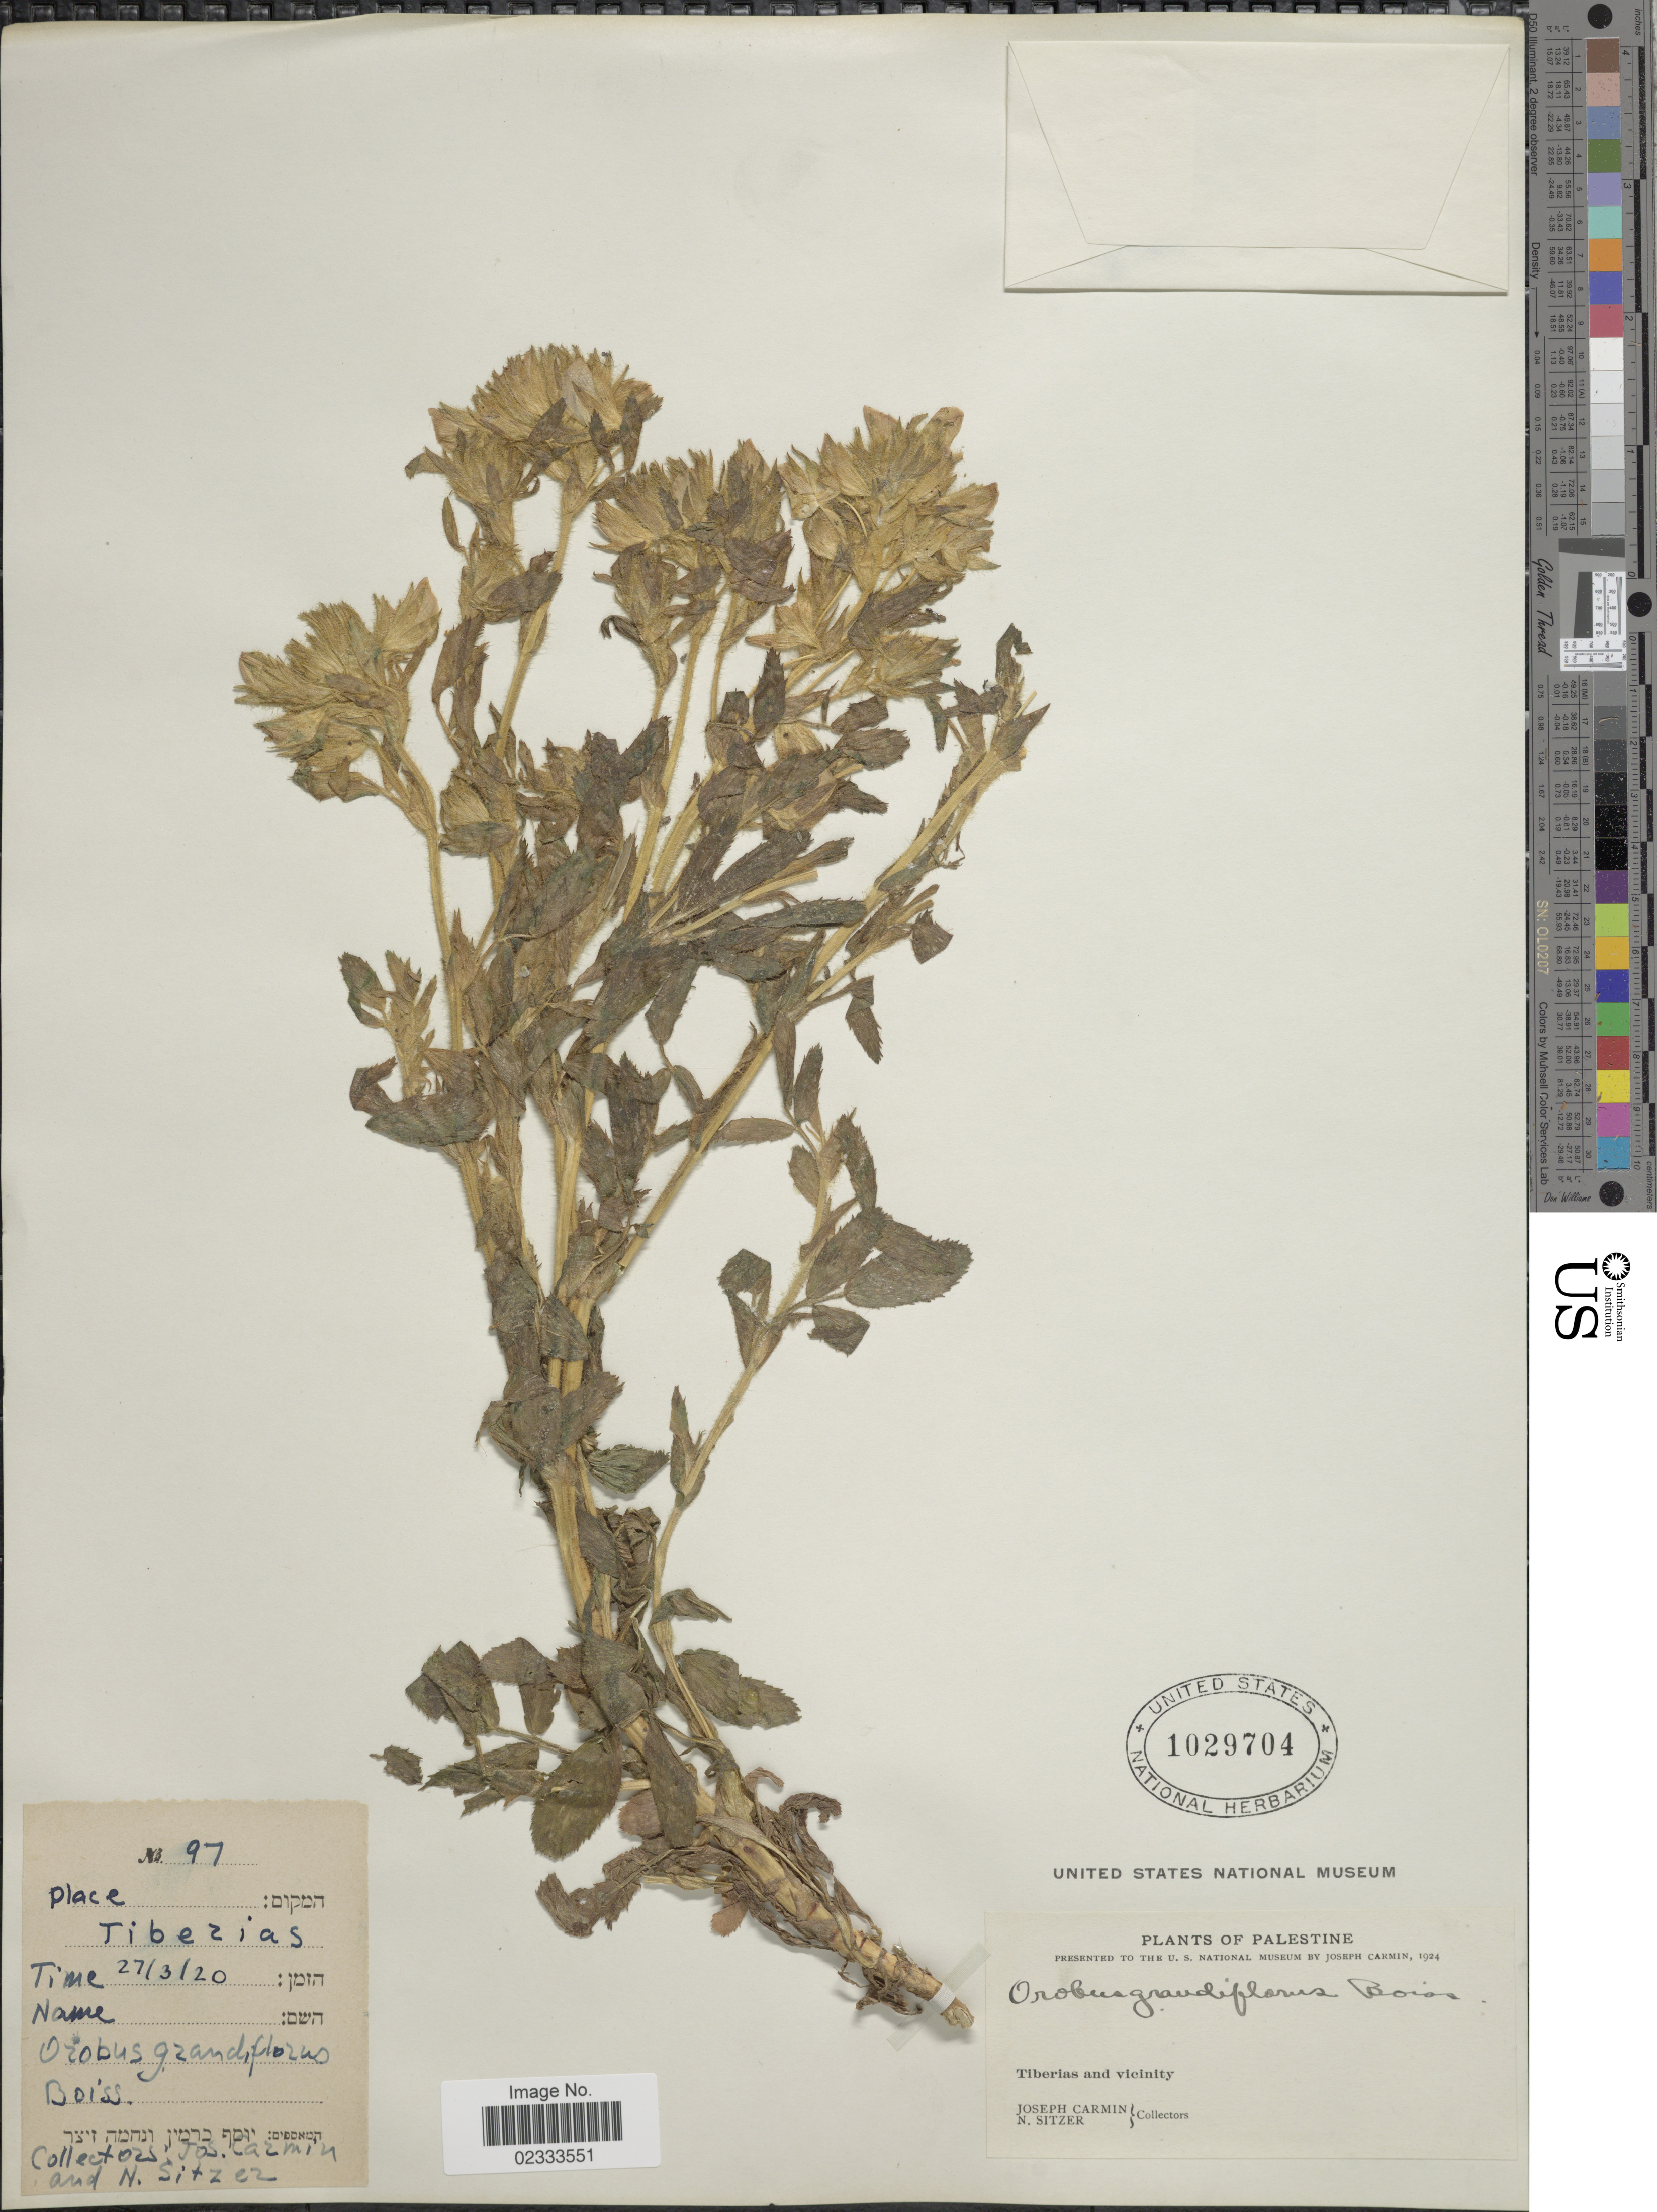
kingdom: Plantae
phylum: Tracheophyta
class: Magnoliopsida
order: Fabales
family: Fabaceae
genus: Lathyrus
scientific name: Lathyrus grandiflorus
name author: Sibth. & Sm.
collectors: J. Carmin & N. Sitzer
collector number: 97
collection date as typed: Transcribed d/m/y: 27/3/20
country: Israel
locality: Palestine, Tiberias and vicinity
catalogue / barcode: US 1029704